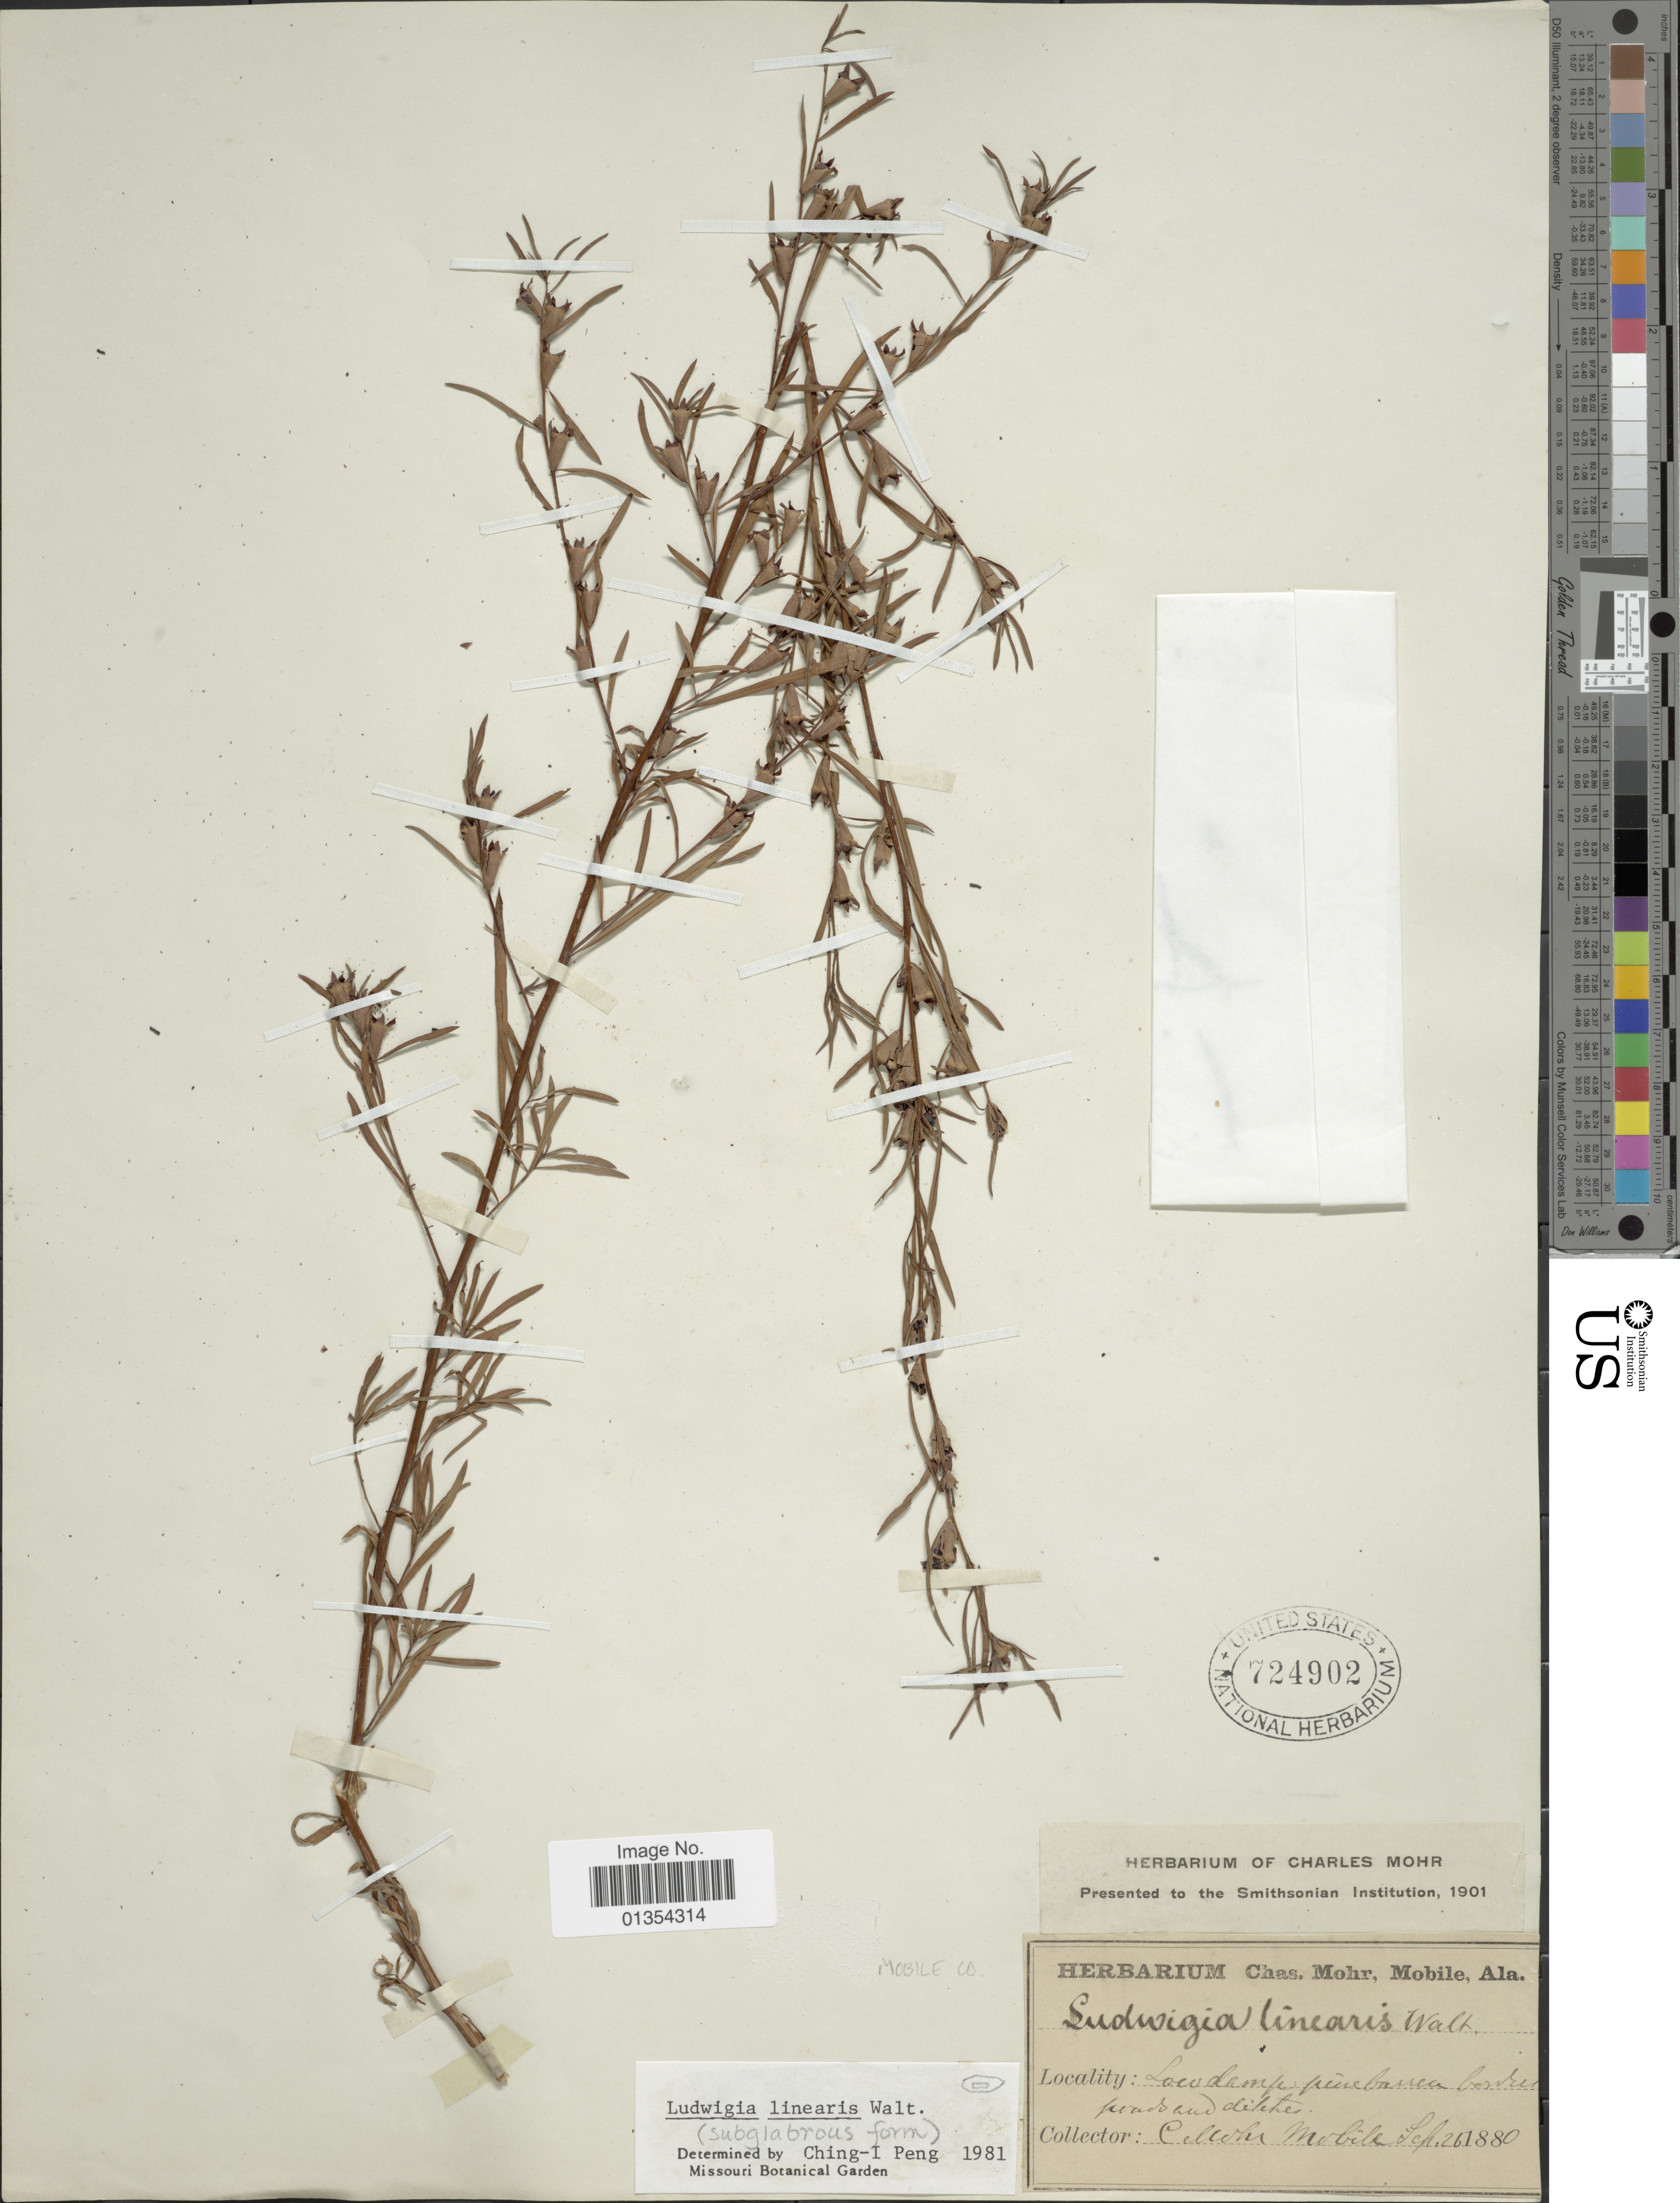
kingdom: Plantae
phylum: Tracheophyta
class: Magnoliopsida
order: Myrtales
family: Onagraceae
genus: Ludwigia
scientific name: Ludwigia linearis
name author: Walter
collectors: C. T. Mohr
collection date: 1880-09-26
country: United States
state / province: Alabama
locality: Low damp pine barren border ponds and ditches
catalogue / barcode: US 724902